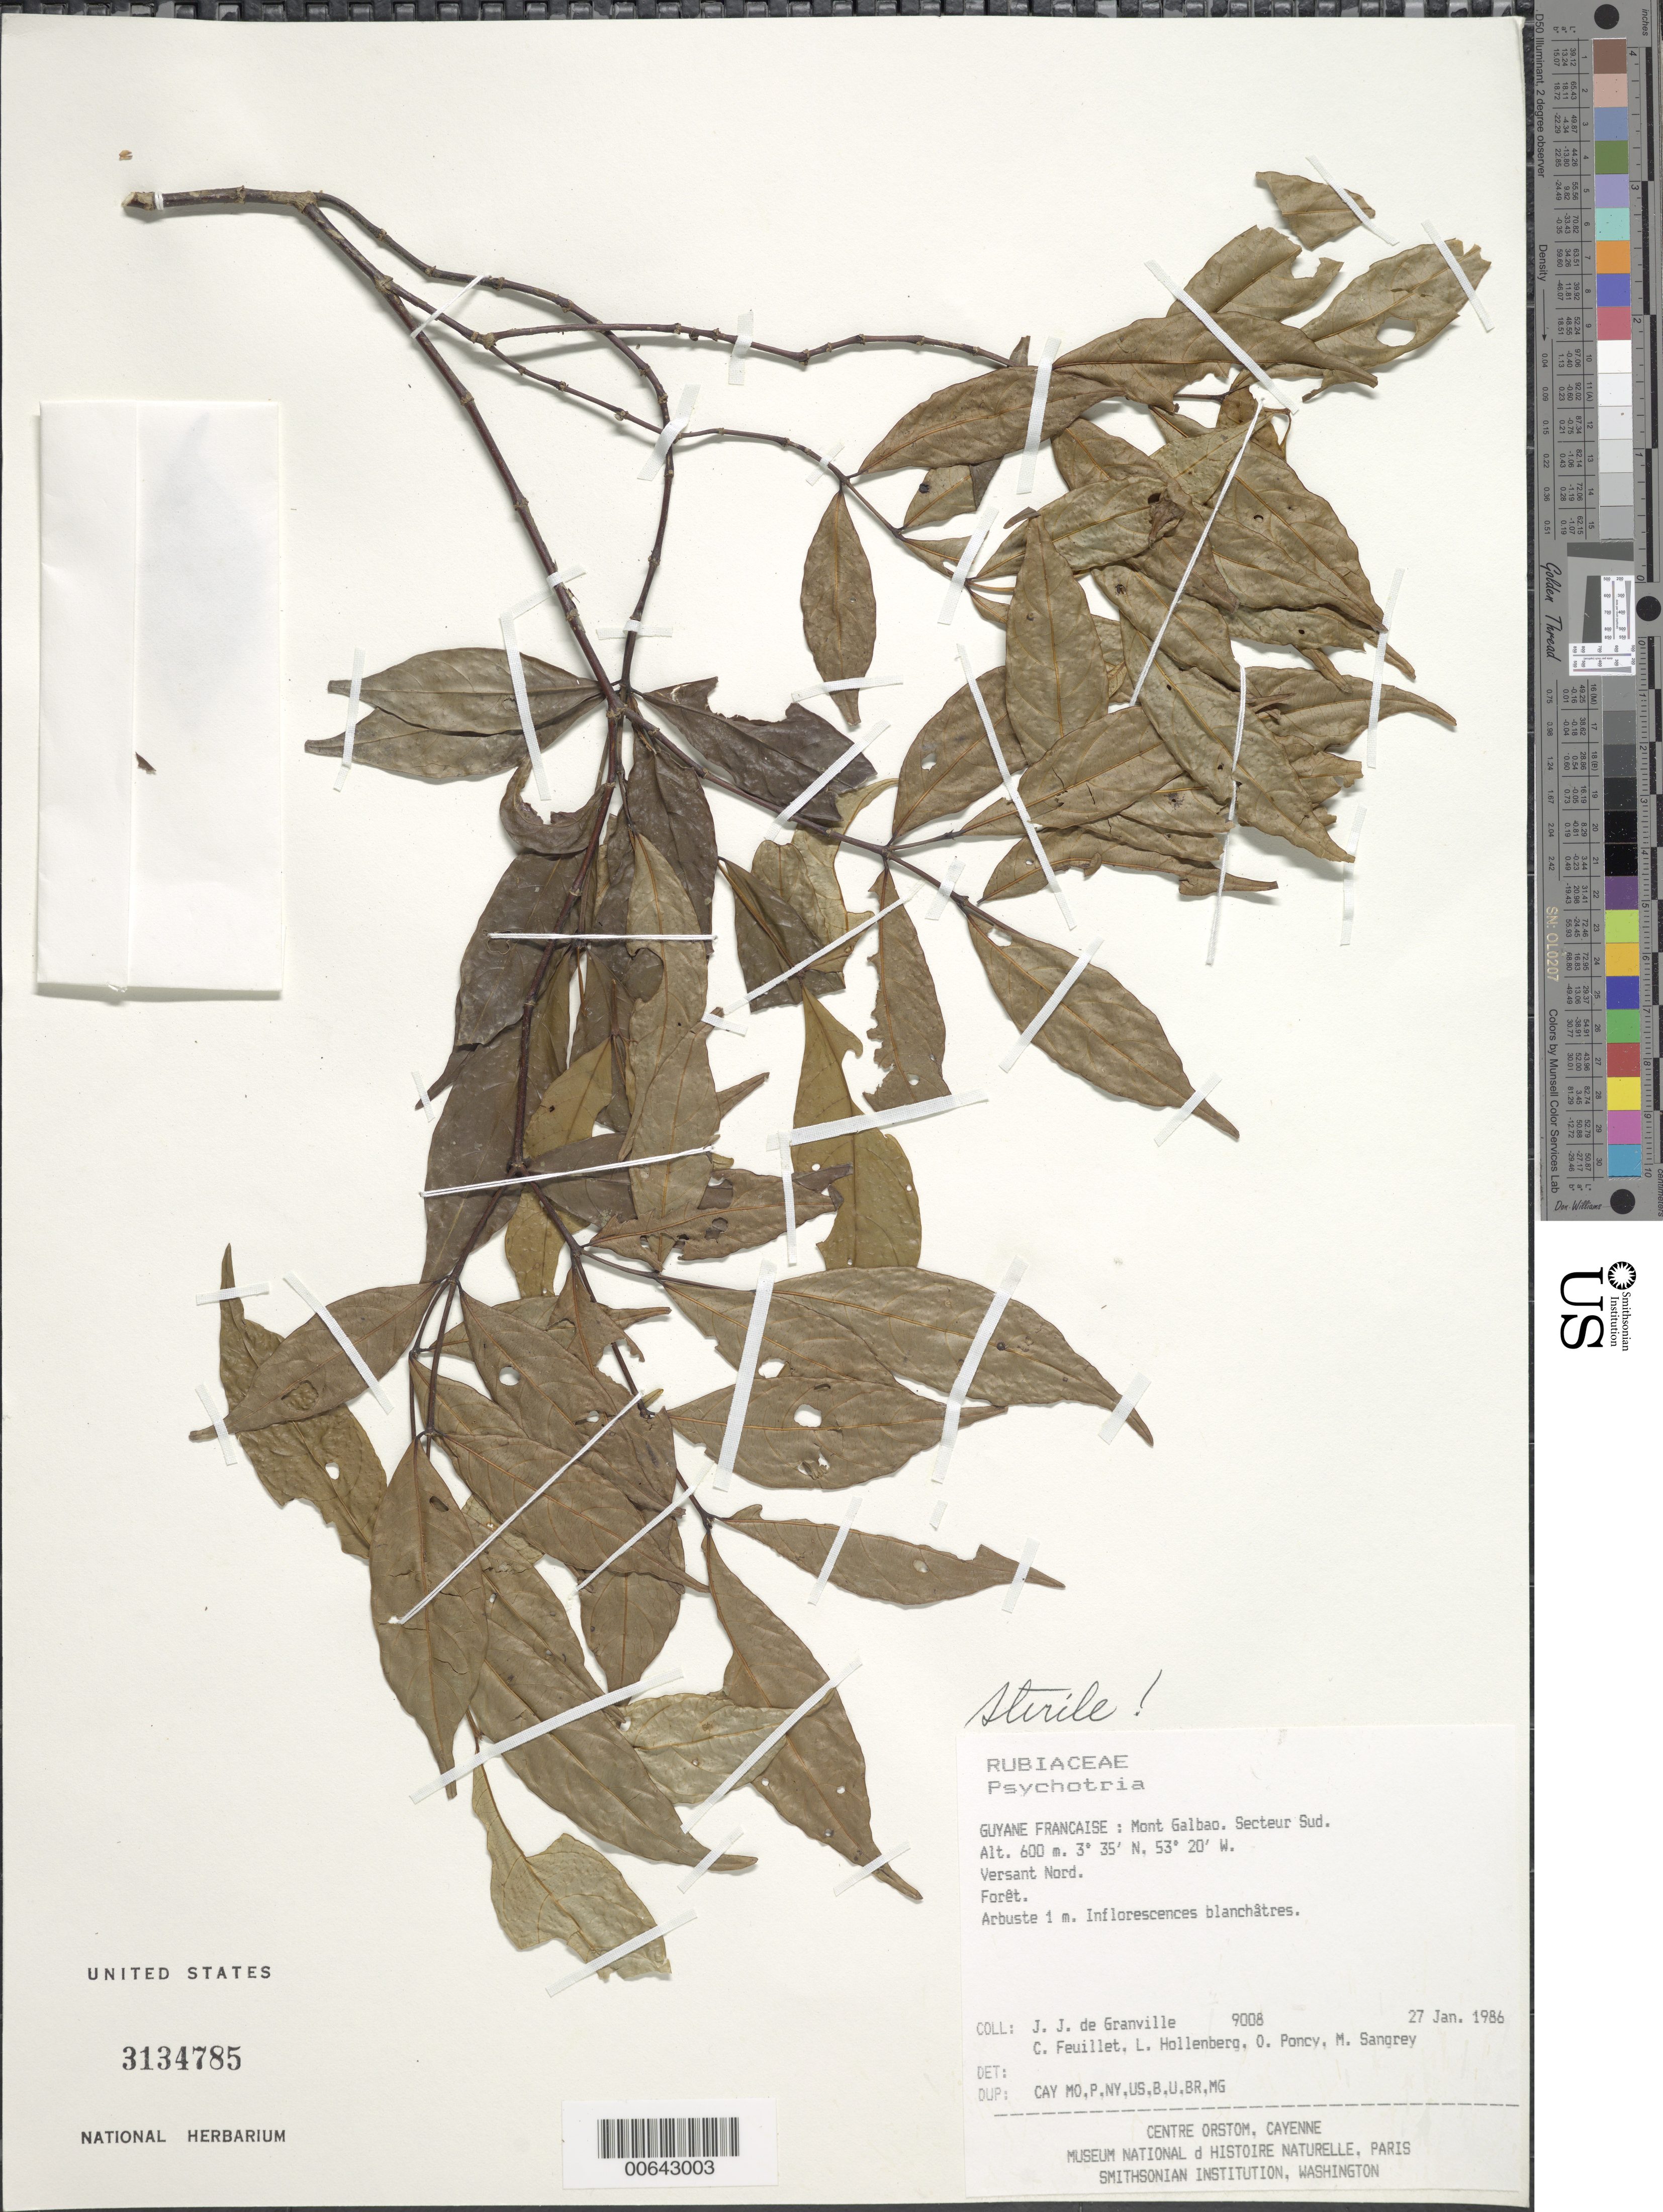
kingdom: Plantae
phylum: Tracheophyta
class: Magnoliopsida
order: Gentianales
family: Rubiaceae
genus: Psychotria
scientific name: Psychotria sp.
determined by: Kirkbride, J. H.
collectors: J.-J. de Granville, C. Feuillet, L. Hollenberg, O. Poncy & M. S. Sangrey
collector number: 9008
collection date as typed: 27-Jan-86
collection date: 1986-01-27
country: French Guiana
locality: Mont Galbao. Secteur Sud. Versant Nord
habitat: Forêt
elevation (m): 600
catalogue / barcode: US 3134785